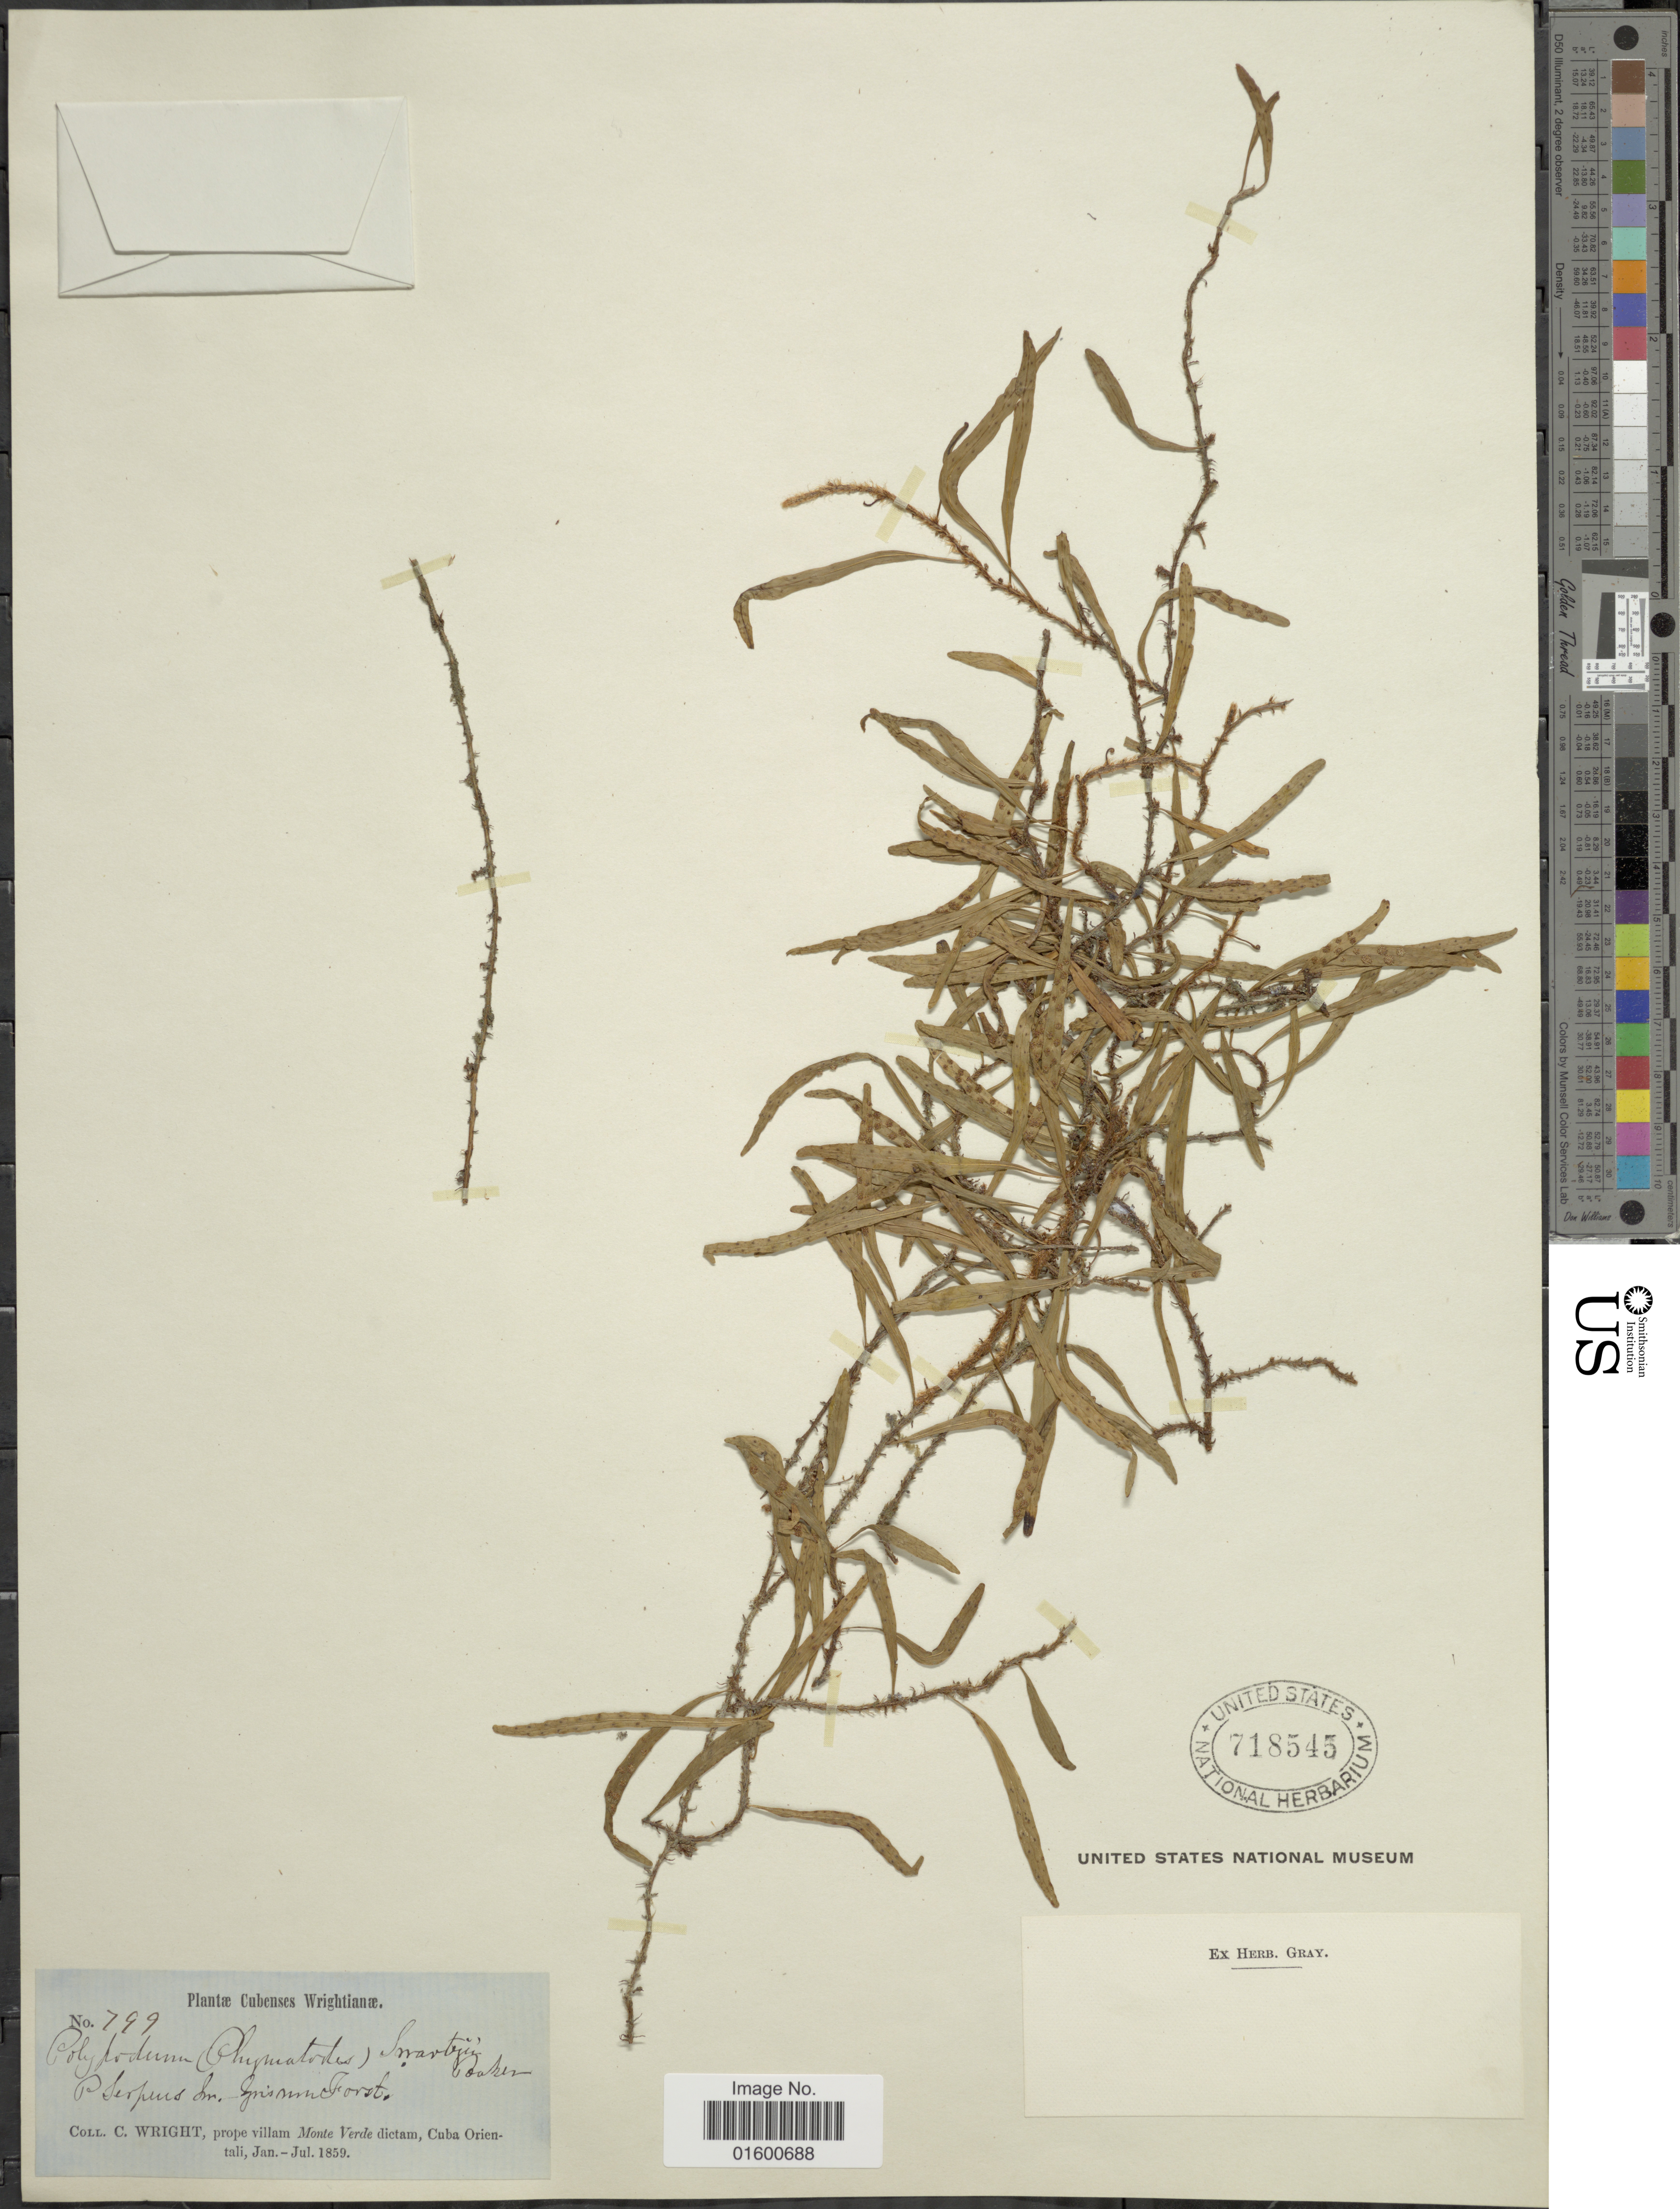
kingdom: Plantae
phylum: Tracheophyta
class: Polypodiopsida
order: Polypodiales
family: Polypodiaceae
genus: Microgramma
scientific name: Microgramma heterophylla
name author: (L.) Wherry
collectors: C. Wright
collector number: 799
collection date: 1859-01/1859-07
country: Cuba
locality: Cubenses, prope villam Monte Verde, Cuba Orientali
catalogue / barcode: US 718545